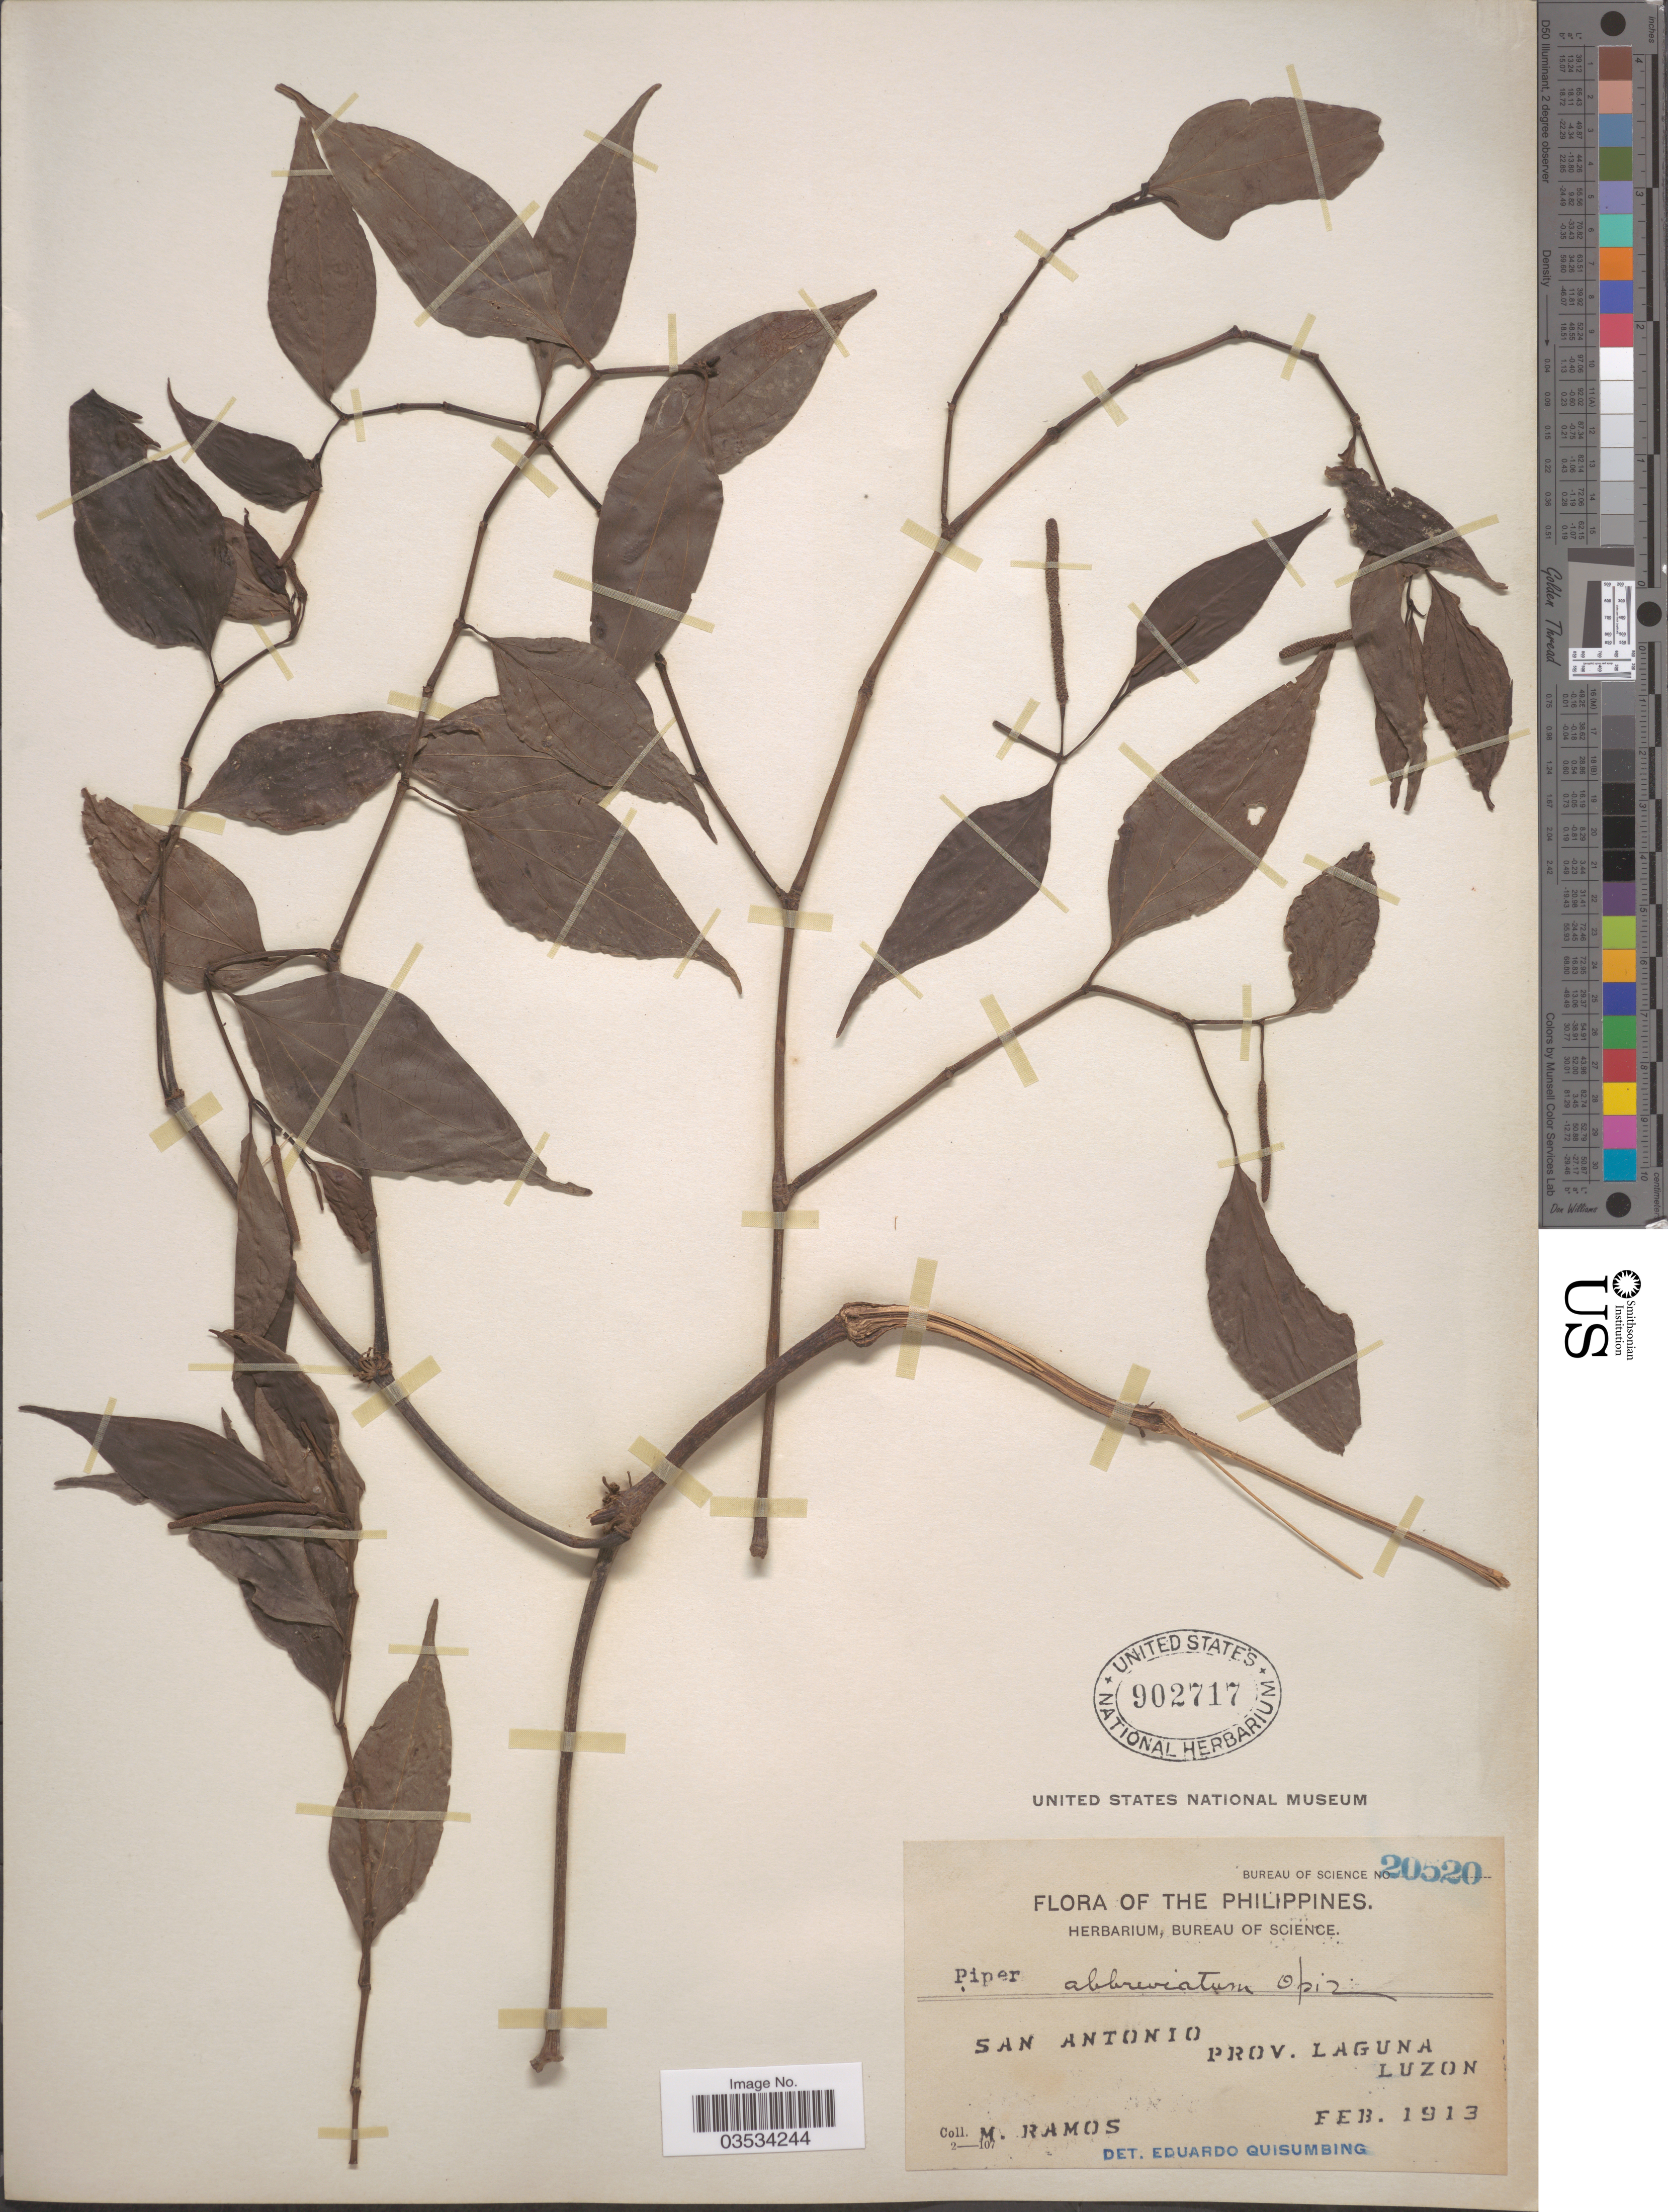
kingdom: Plantae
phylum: Tracheophyta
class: Magnoliopsida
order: Piperales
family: Piperaceae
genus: Piper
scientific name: Piper abbreviatum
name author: Opiz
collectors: M. Ramos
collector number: Bureau of Science 20520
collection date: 1913-02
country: Philippines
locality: San Antonio. Prov. Laguna. Luzon.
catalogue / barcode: US 902717